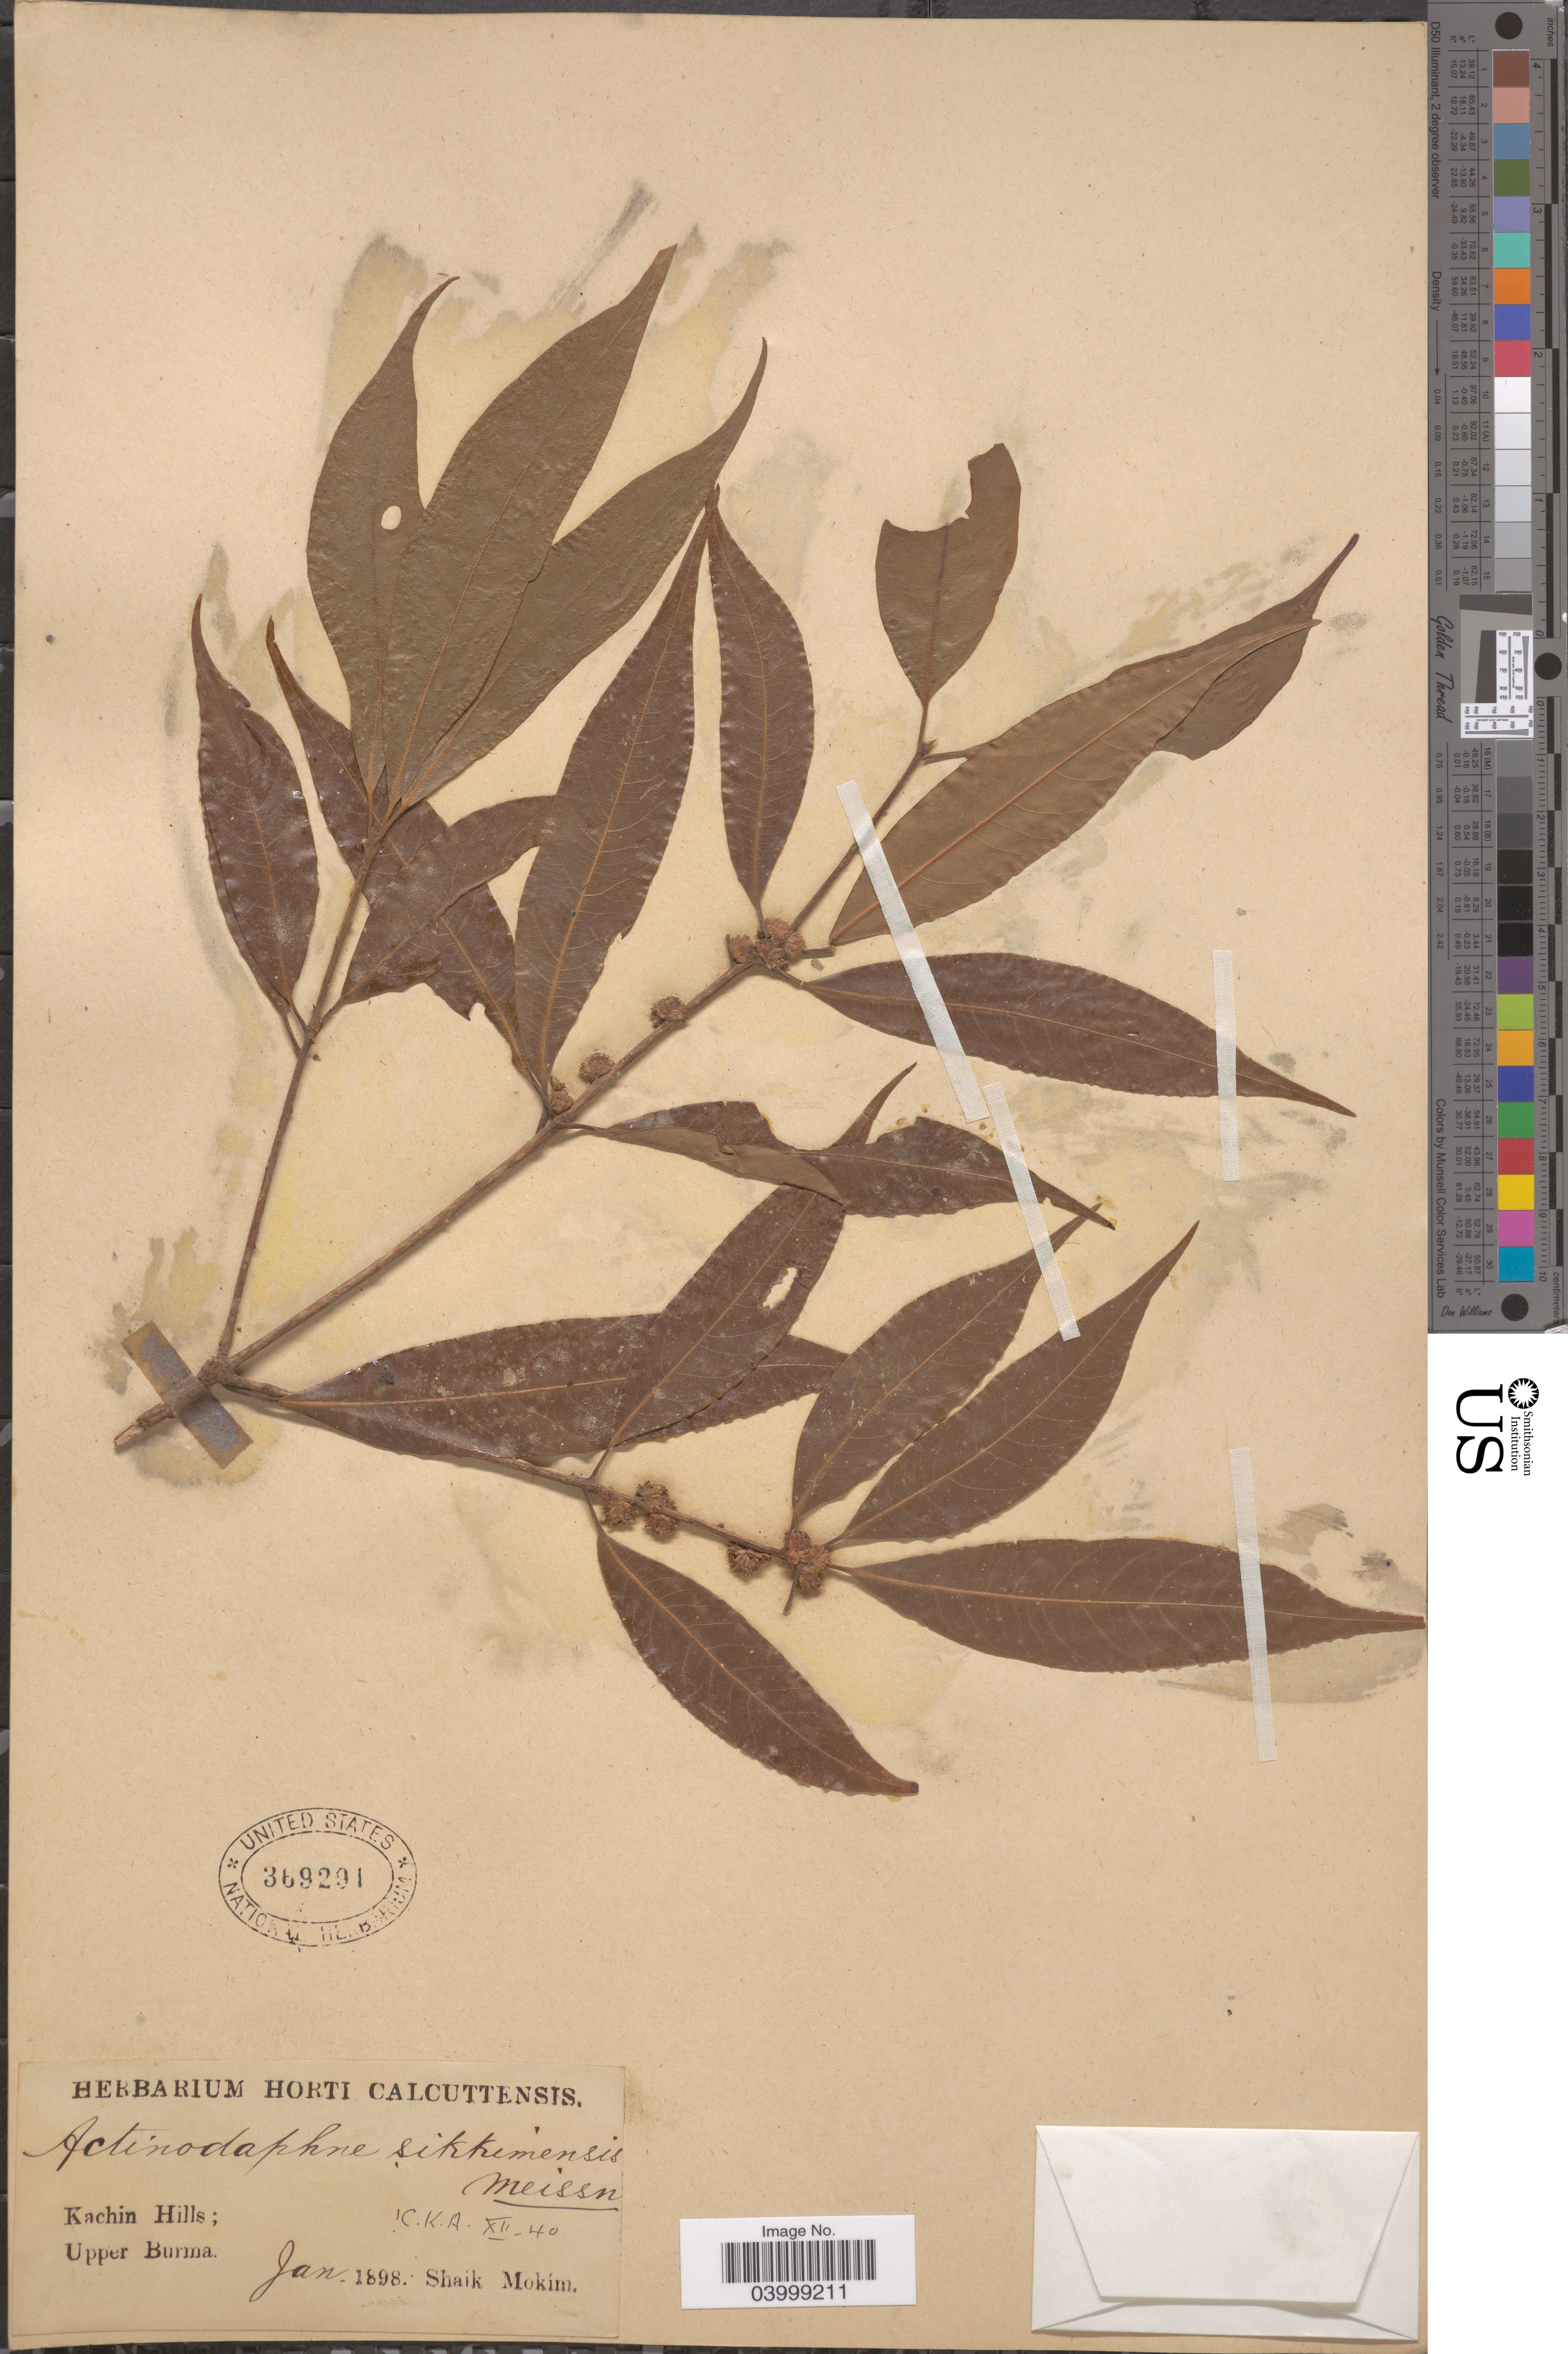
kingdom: Plantae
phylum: Tracheophyta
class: Magnoliopsida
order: Laurales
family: Lauraceae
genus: Actinodaphne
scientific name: Actinodaphne sikkimensis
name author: Meisn.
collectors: S. Mokim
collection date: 1898-01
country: Myanmar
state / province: Kachin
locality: Kachin Hills; Upper Burma.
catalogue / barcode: US 369291